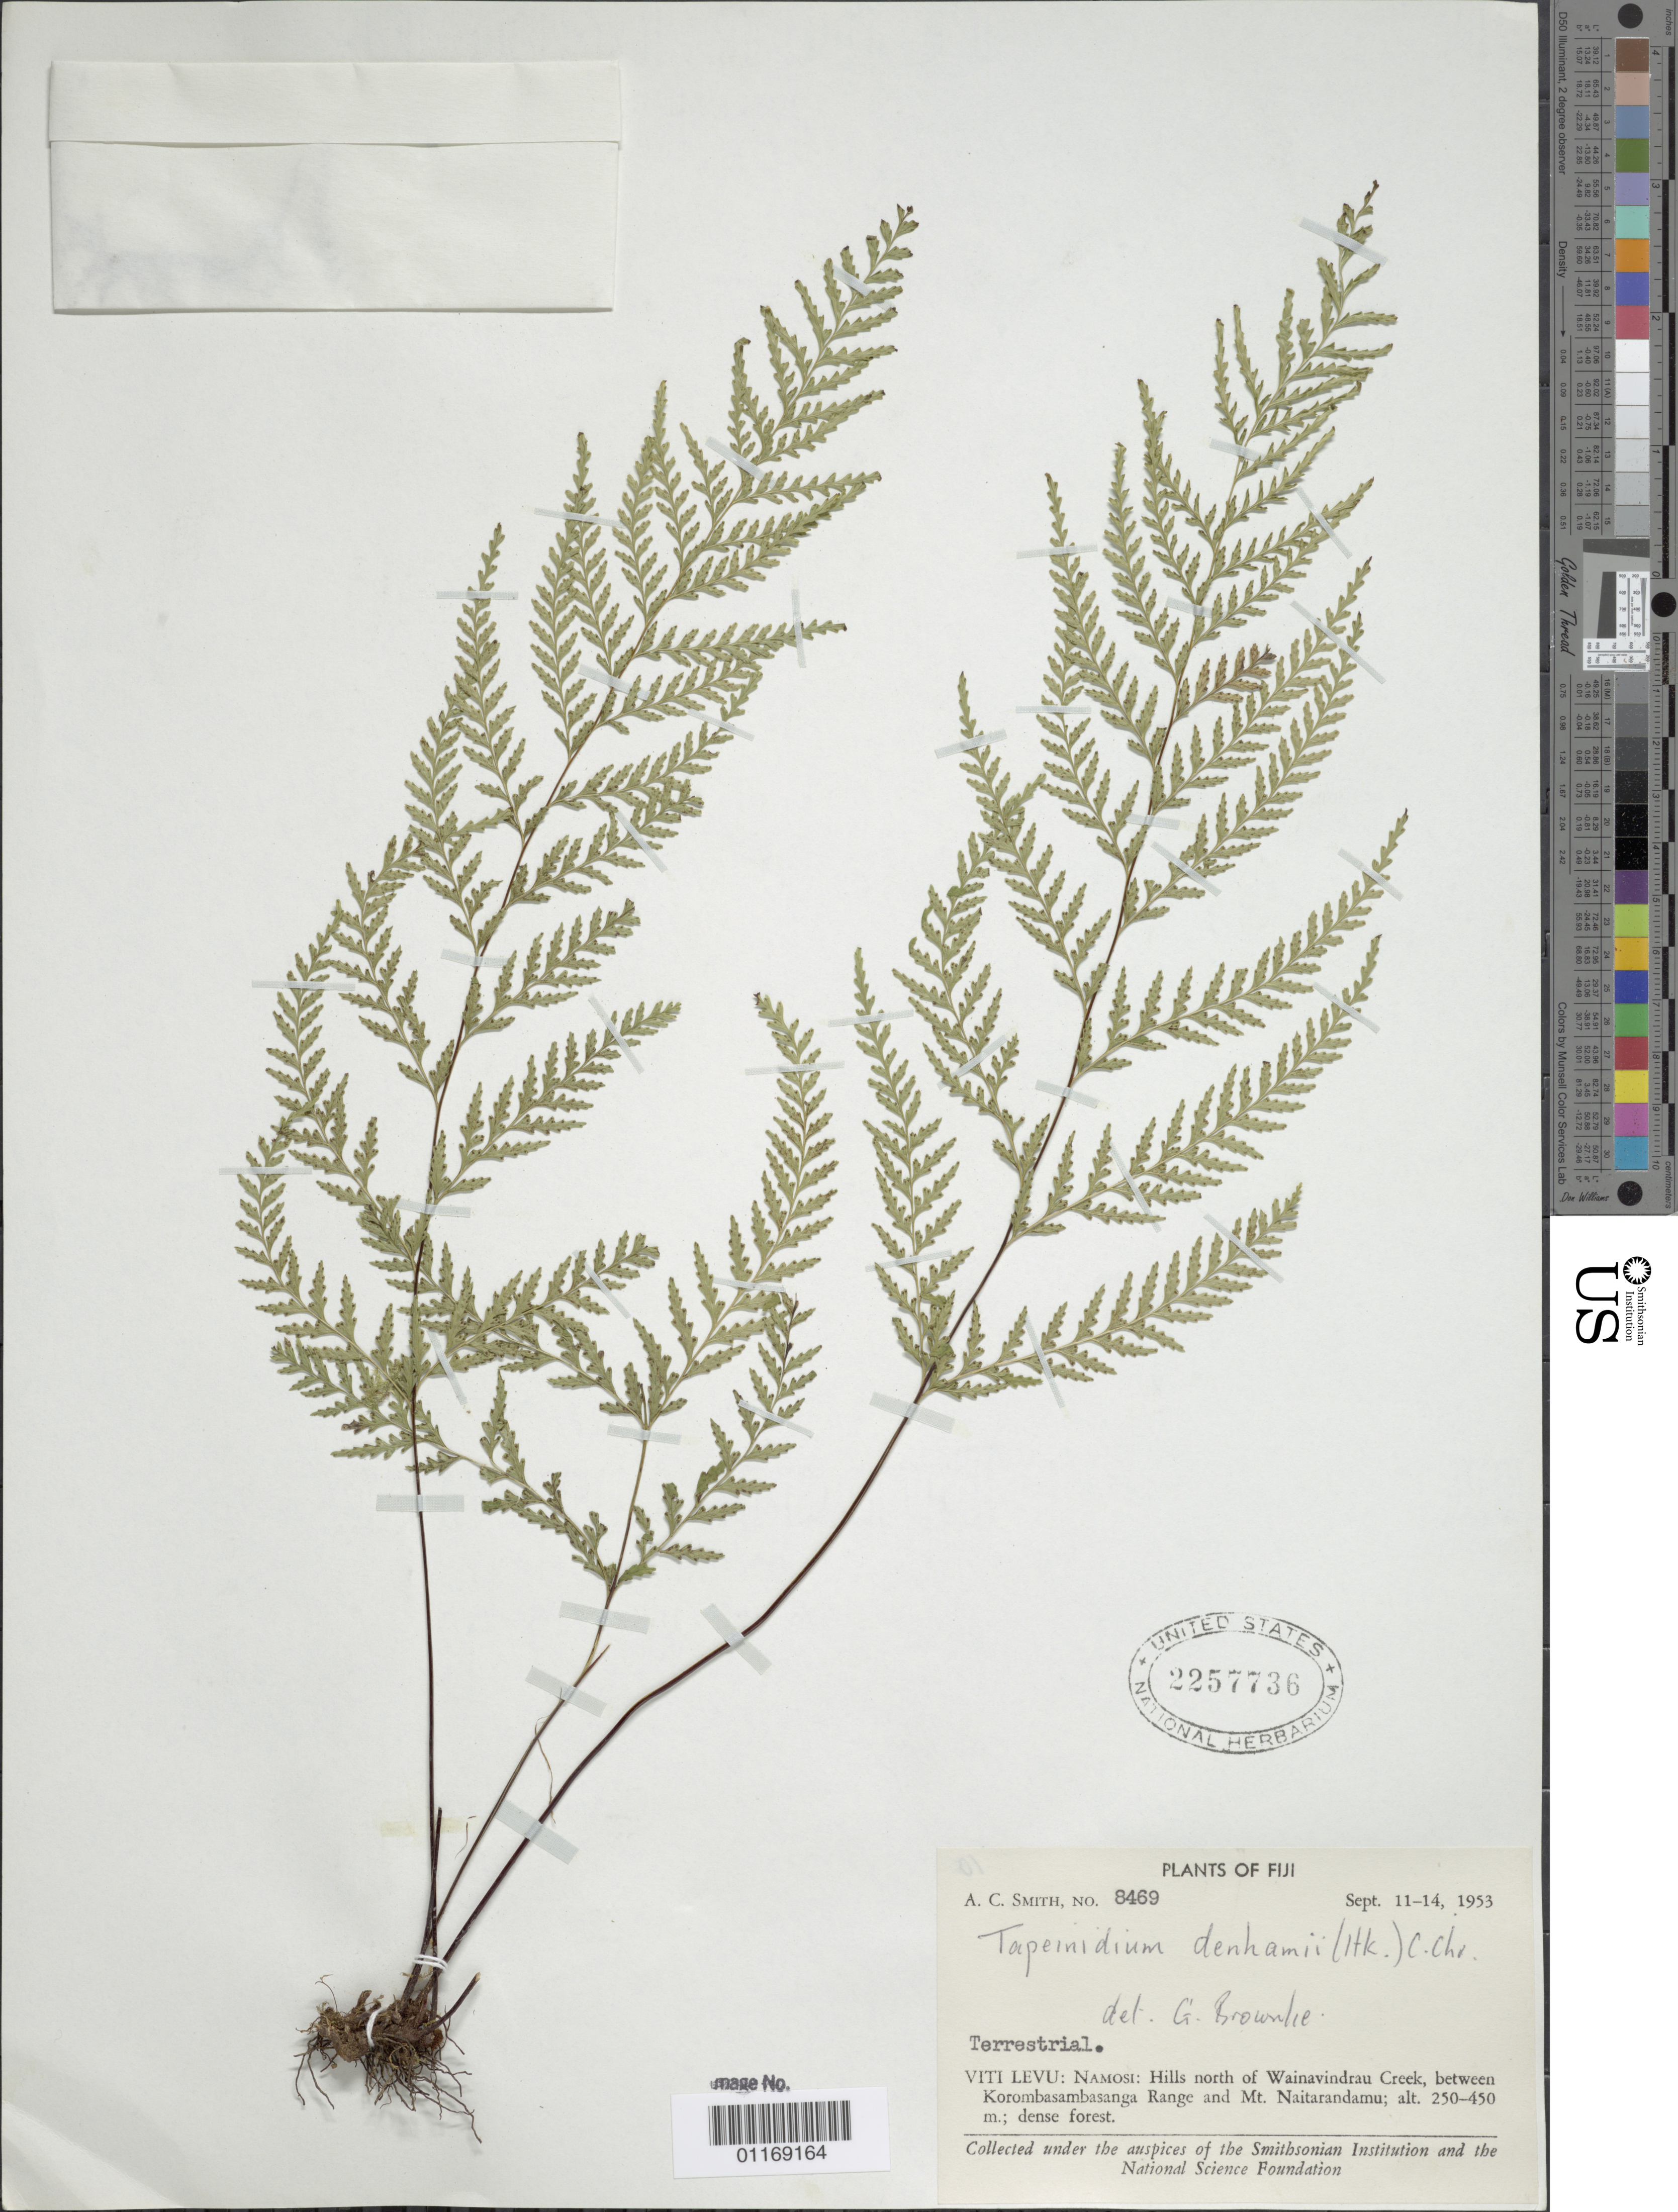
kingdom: Plantae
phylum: Tracheophyta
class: Polypodiopsida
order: Polypodiales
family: Lindsaeaceae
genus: Tapeinidium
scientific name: Tapeinidium denhamii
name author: (Hook.) C. Chr.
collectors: A. C. Smith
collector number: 8469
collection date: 1953-09-11/1953-09-14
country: Fiji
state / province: Central Division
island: Viti Levu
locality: Namosi: hills North of Wainavindrau Creek, between Korombasambasanga Range and Mt. Naitarandamu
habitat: Dense forest.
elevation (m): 250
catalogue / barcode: US 2257736